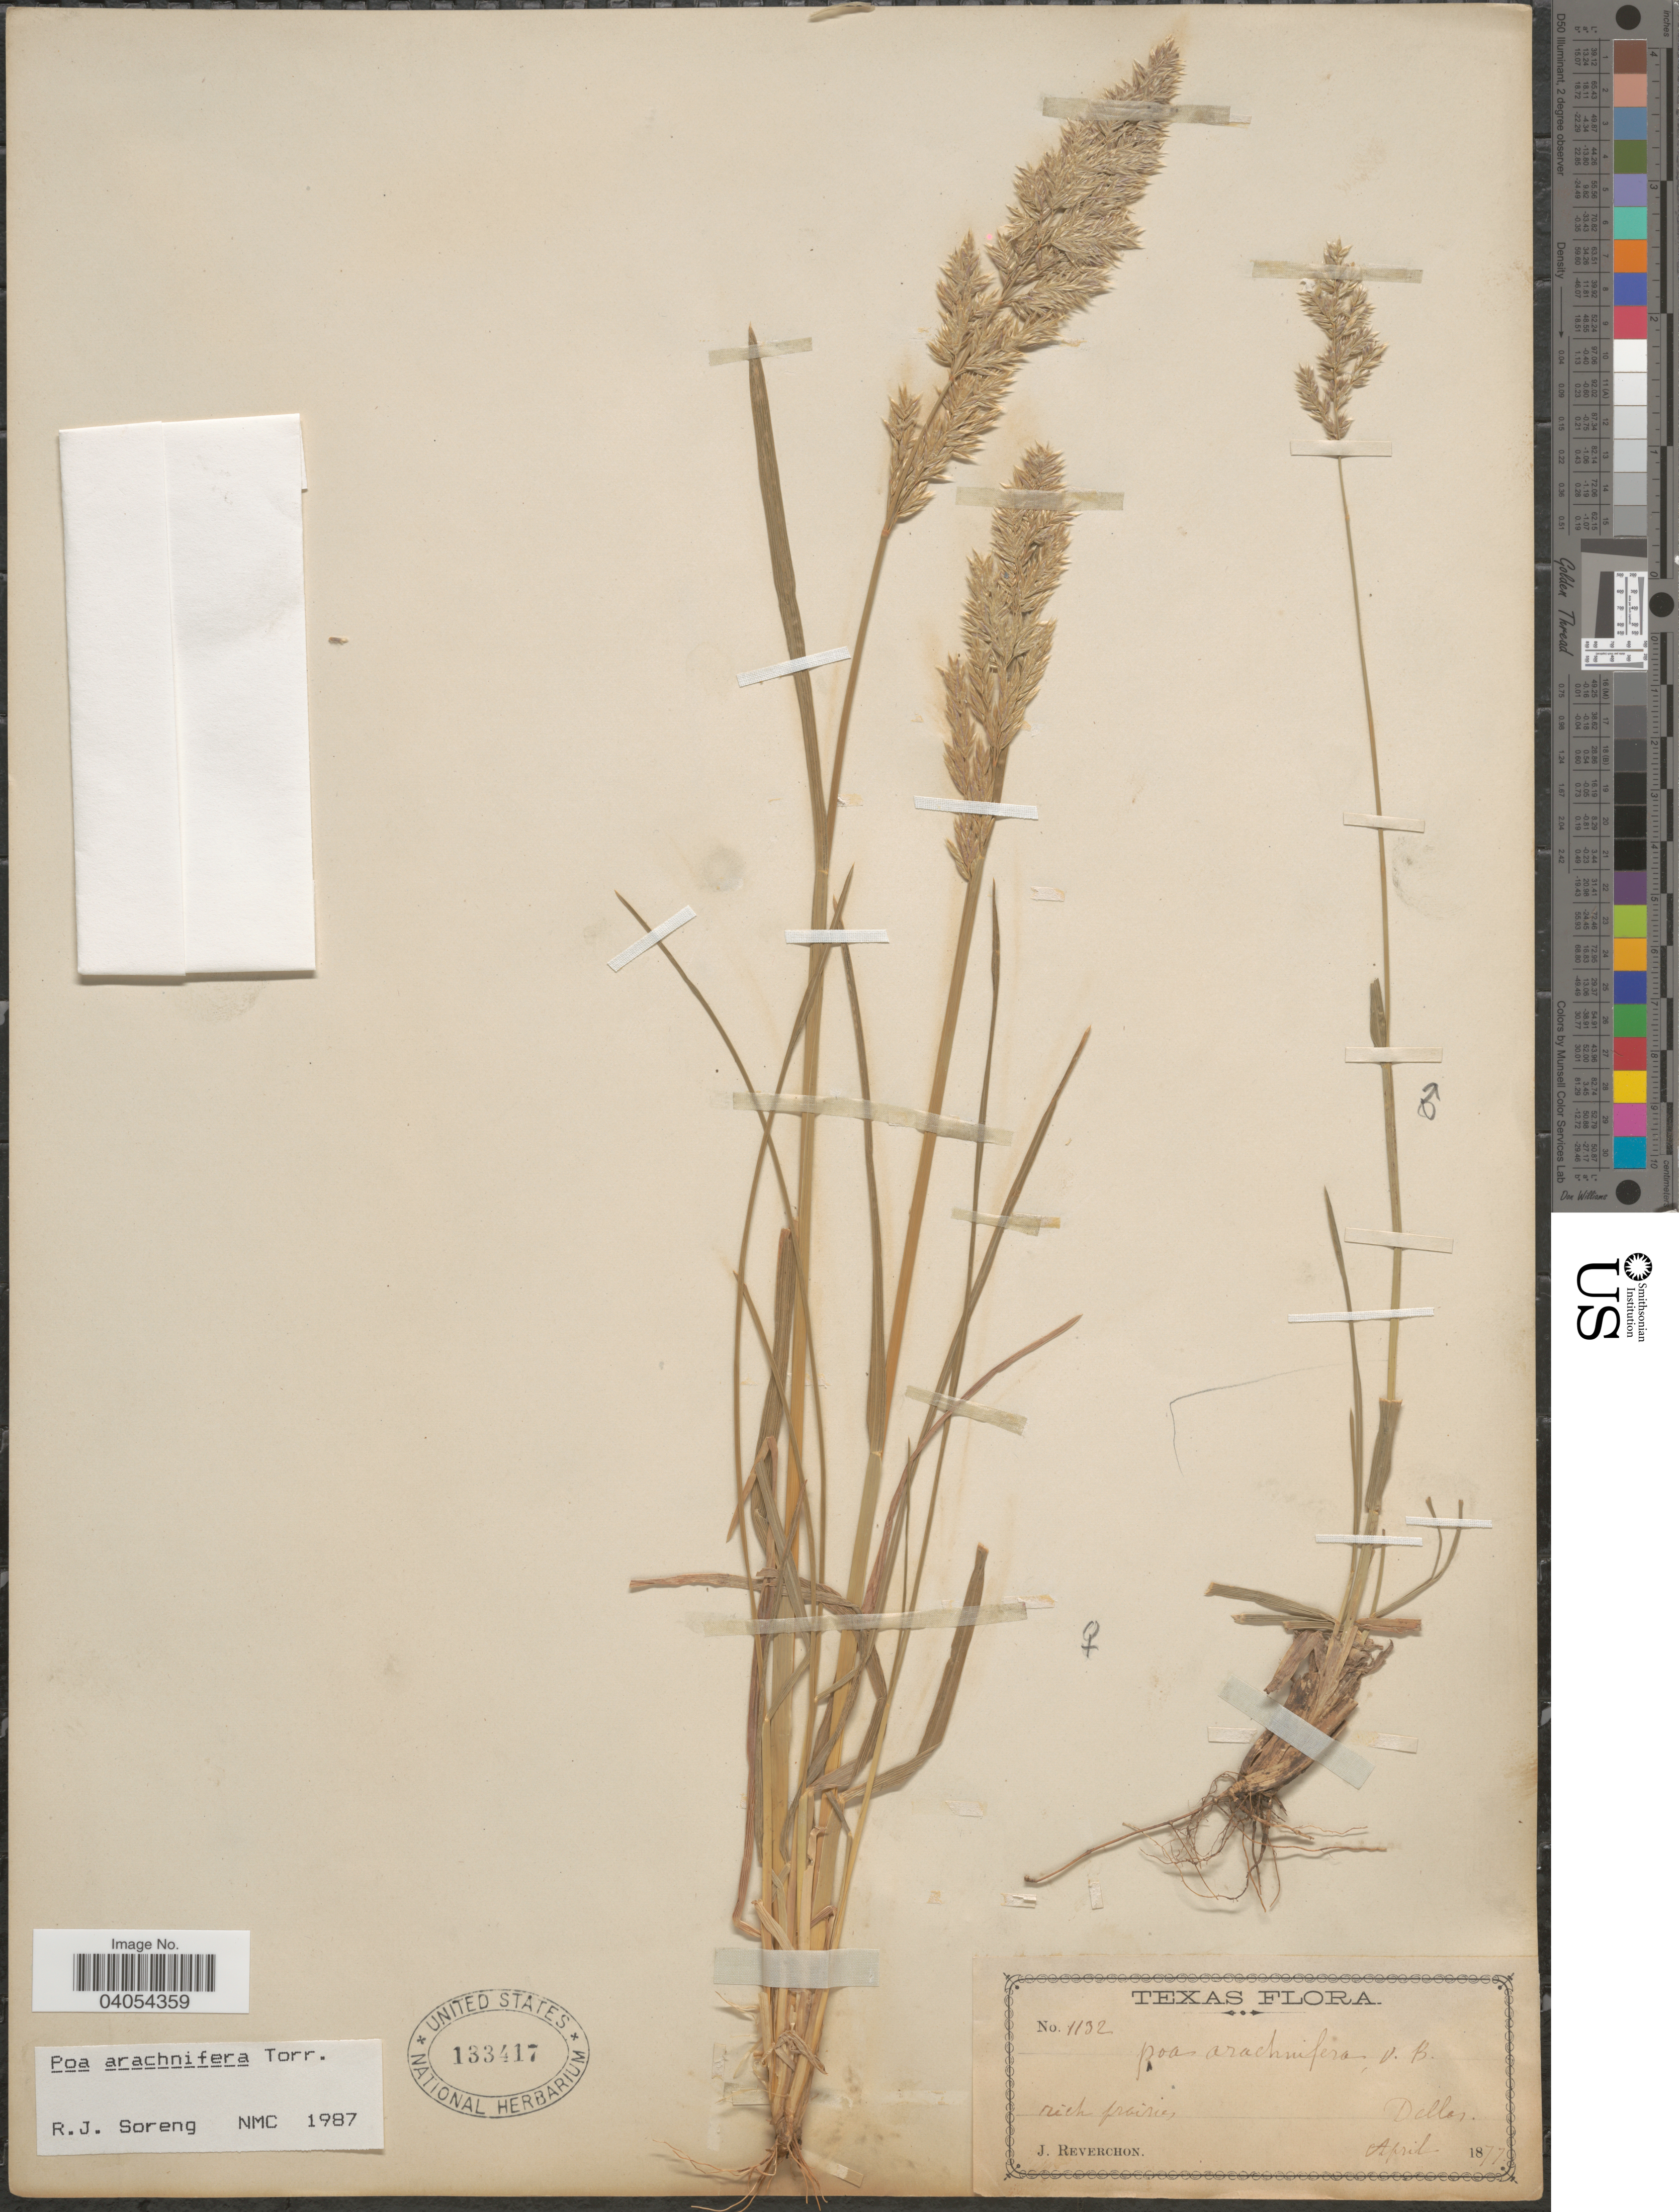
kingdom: Plantae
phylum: Tracheophyta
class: Liliopsida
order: Poales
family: Poaceae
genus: Poa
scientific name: Poa arachnifera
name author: Torr.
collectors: J. Reverchon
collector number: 1132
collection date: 1877-04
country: United States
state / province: Texas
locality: Dallas.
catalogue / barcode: US 133417